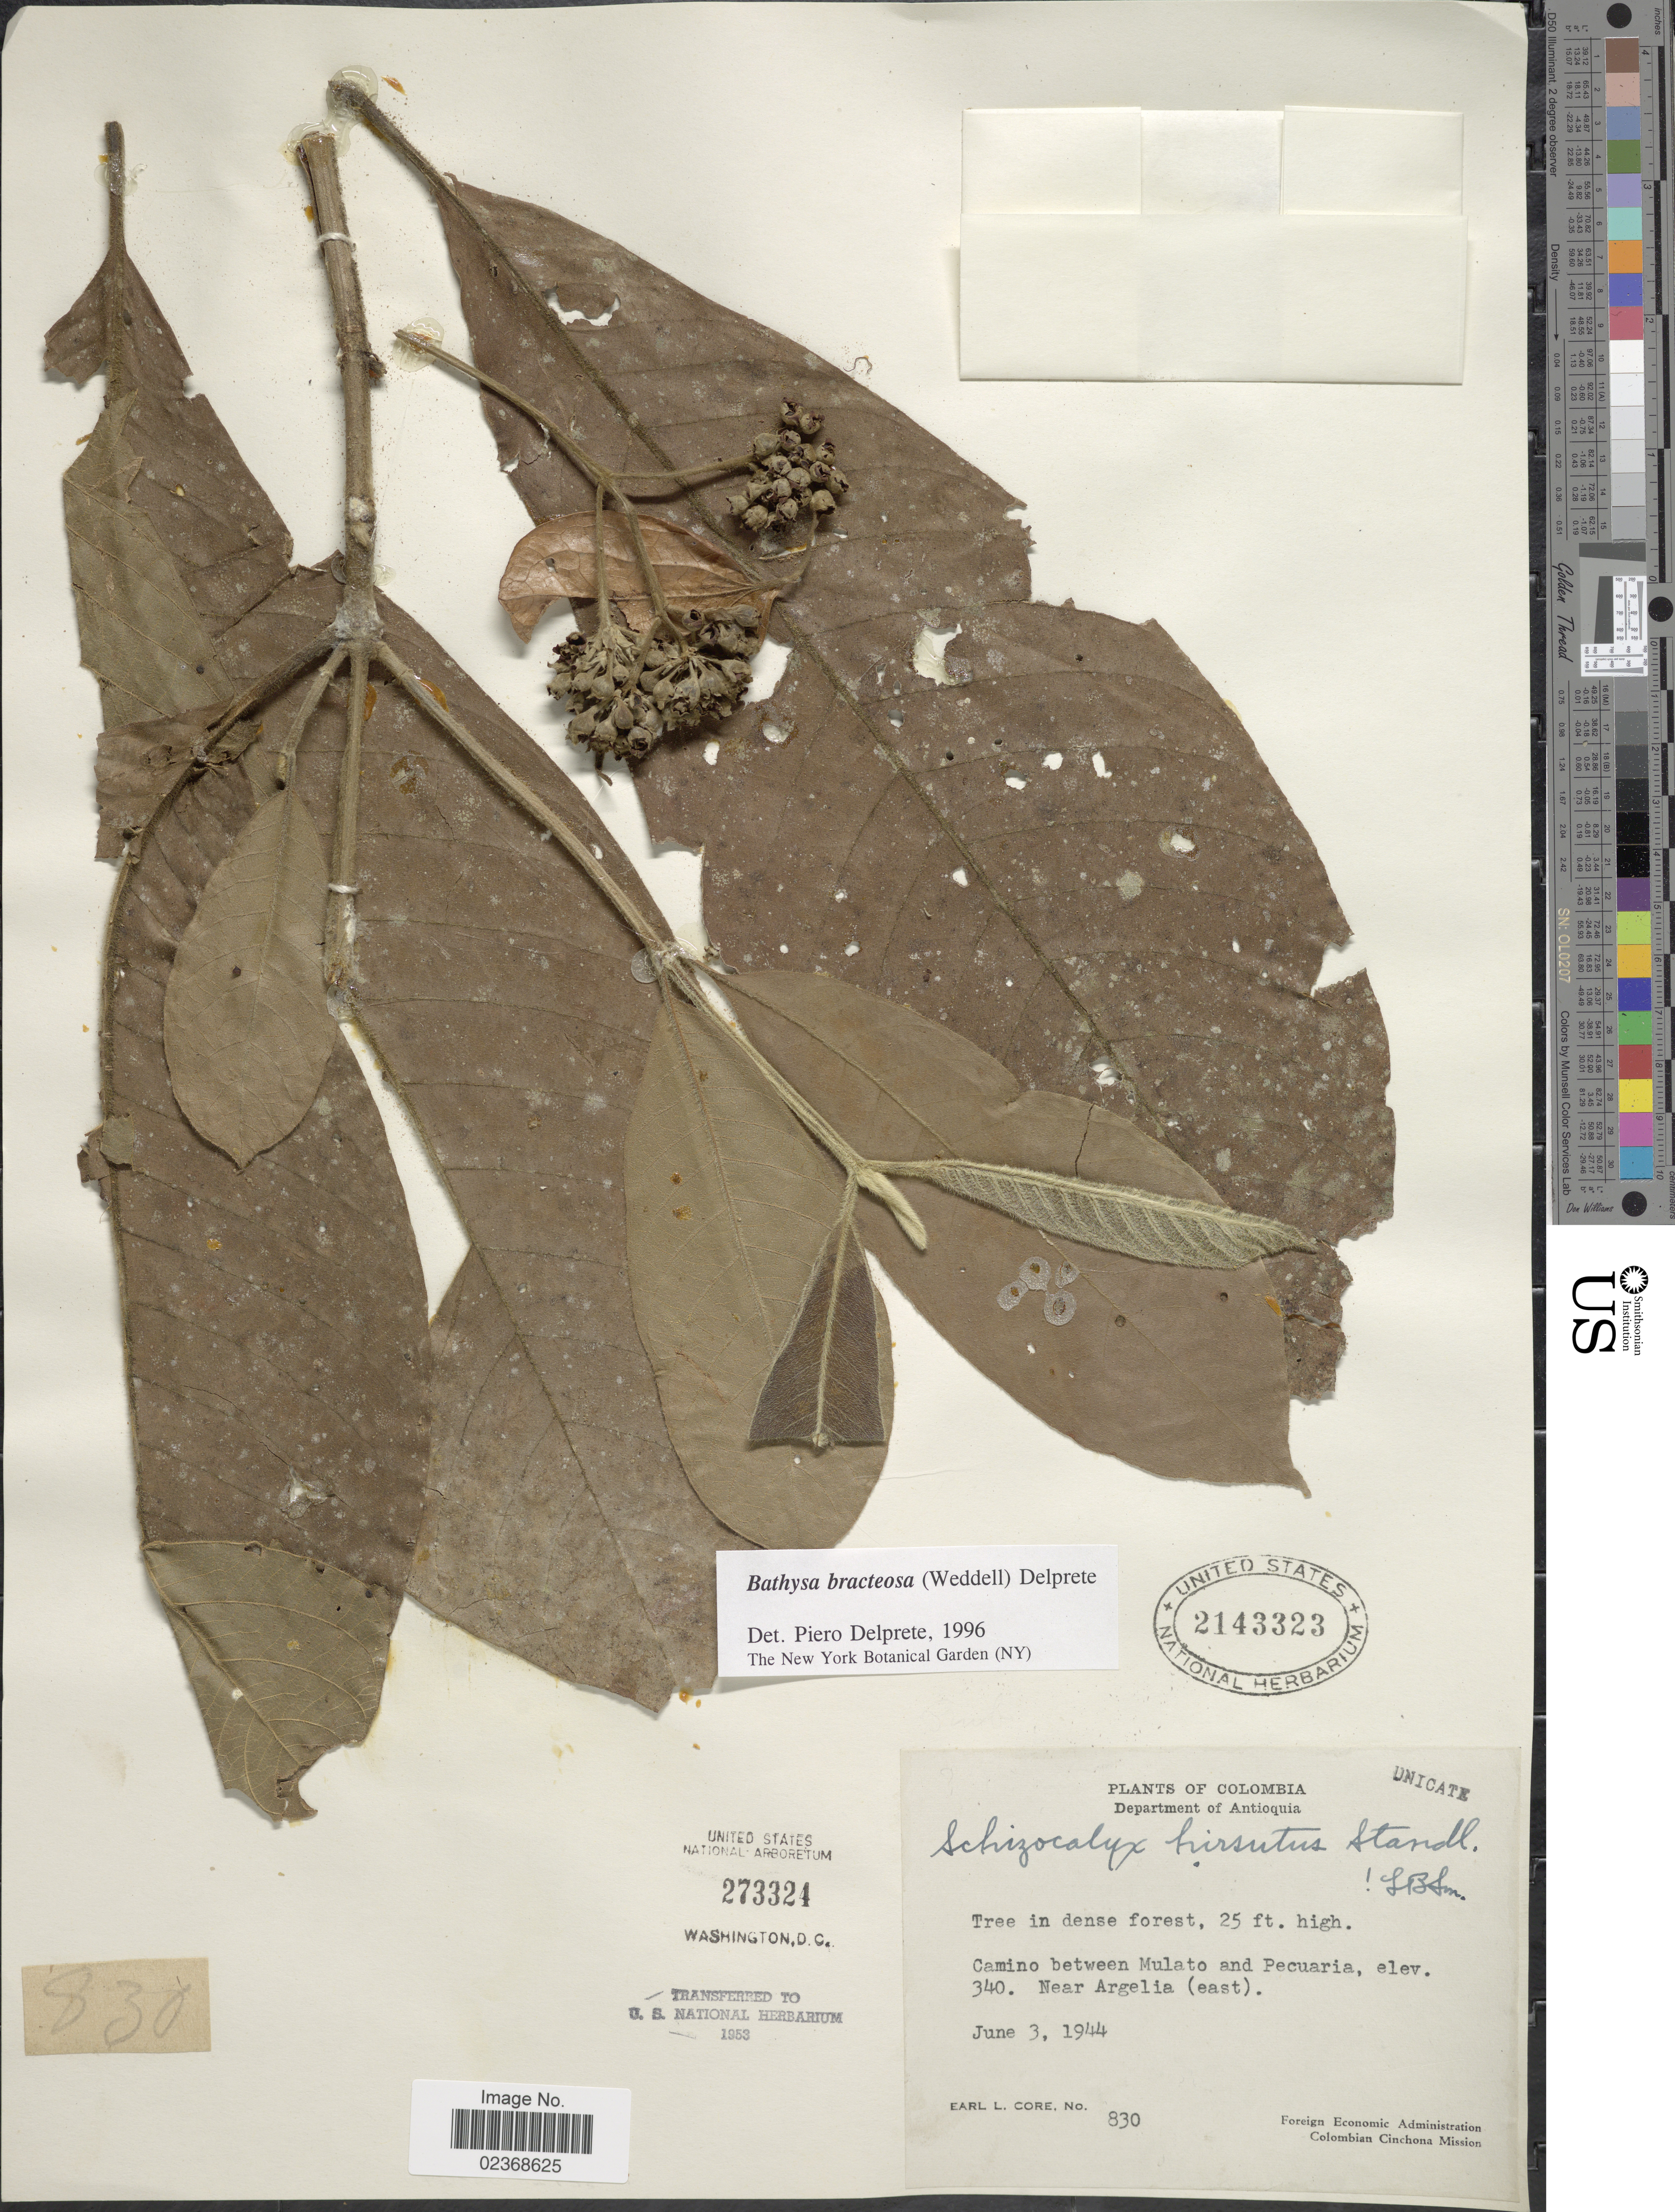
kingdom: Plantae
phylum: Tracheophyta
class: Magnoliopsida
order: Gentianales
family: Rubiaceae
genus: Schizocalyx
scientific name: Schizocalyx bracteosus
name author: Wedd.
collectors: E. L. Core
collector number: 830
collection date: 1944-06-03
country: Colombia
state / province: Antioquia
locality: Camino between Mulato and Pecuaria, near Argelia (east)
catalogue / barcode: US 2143323